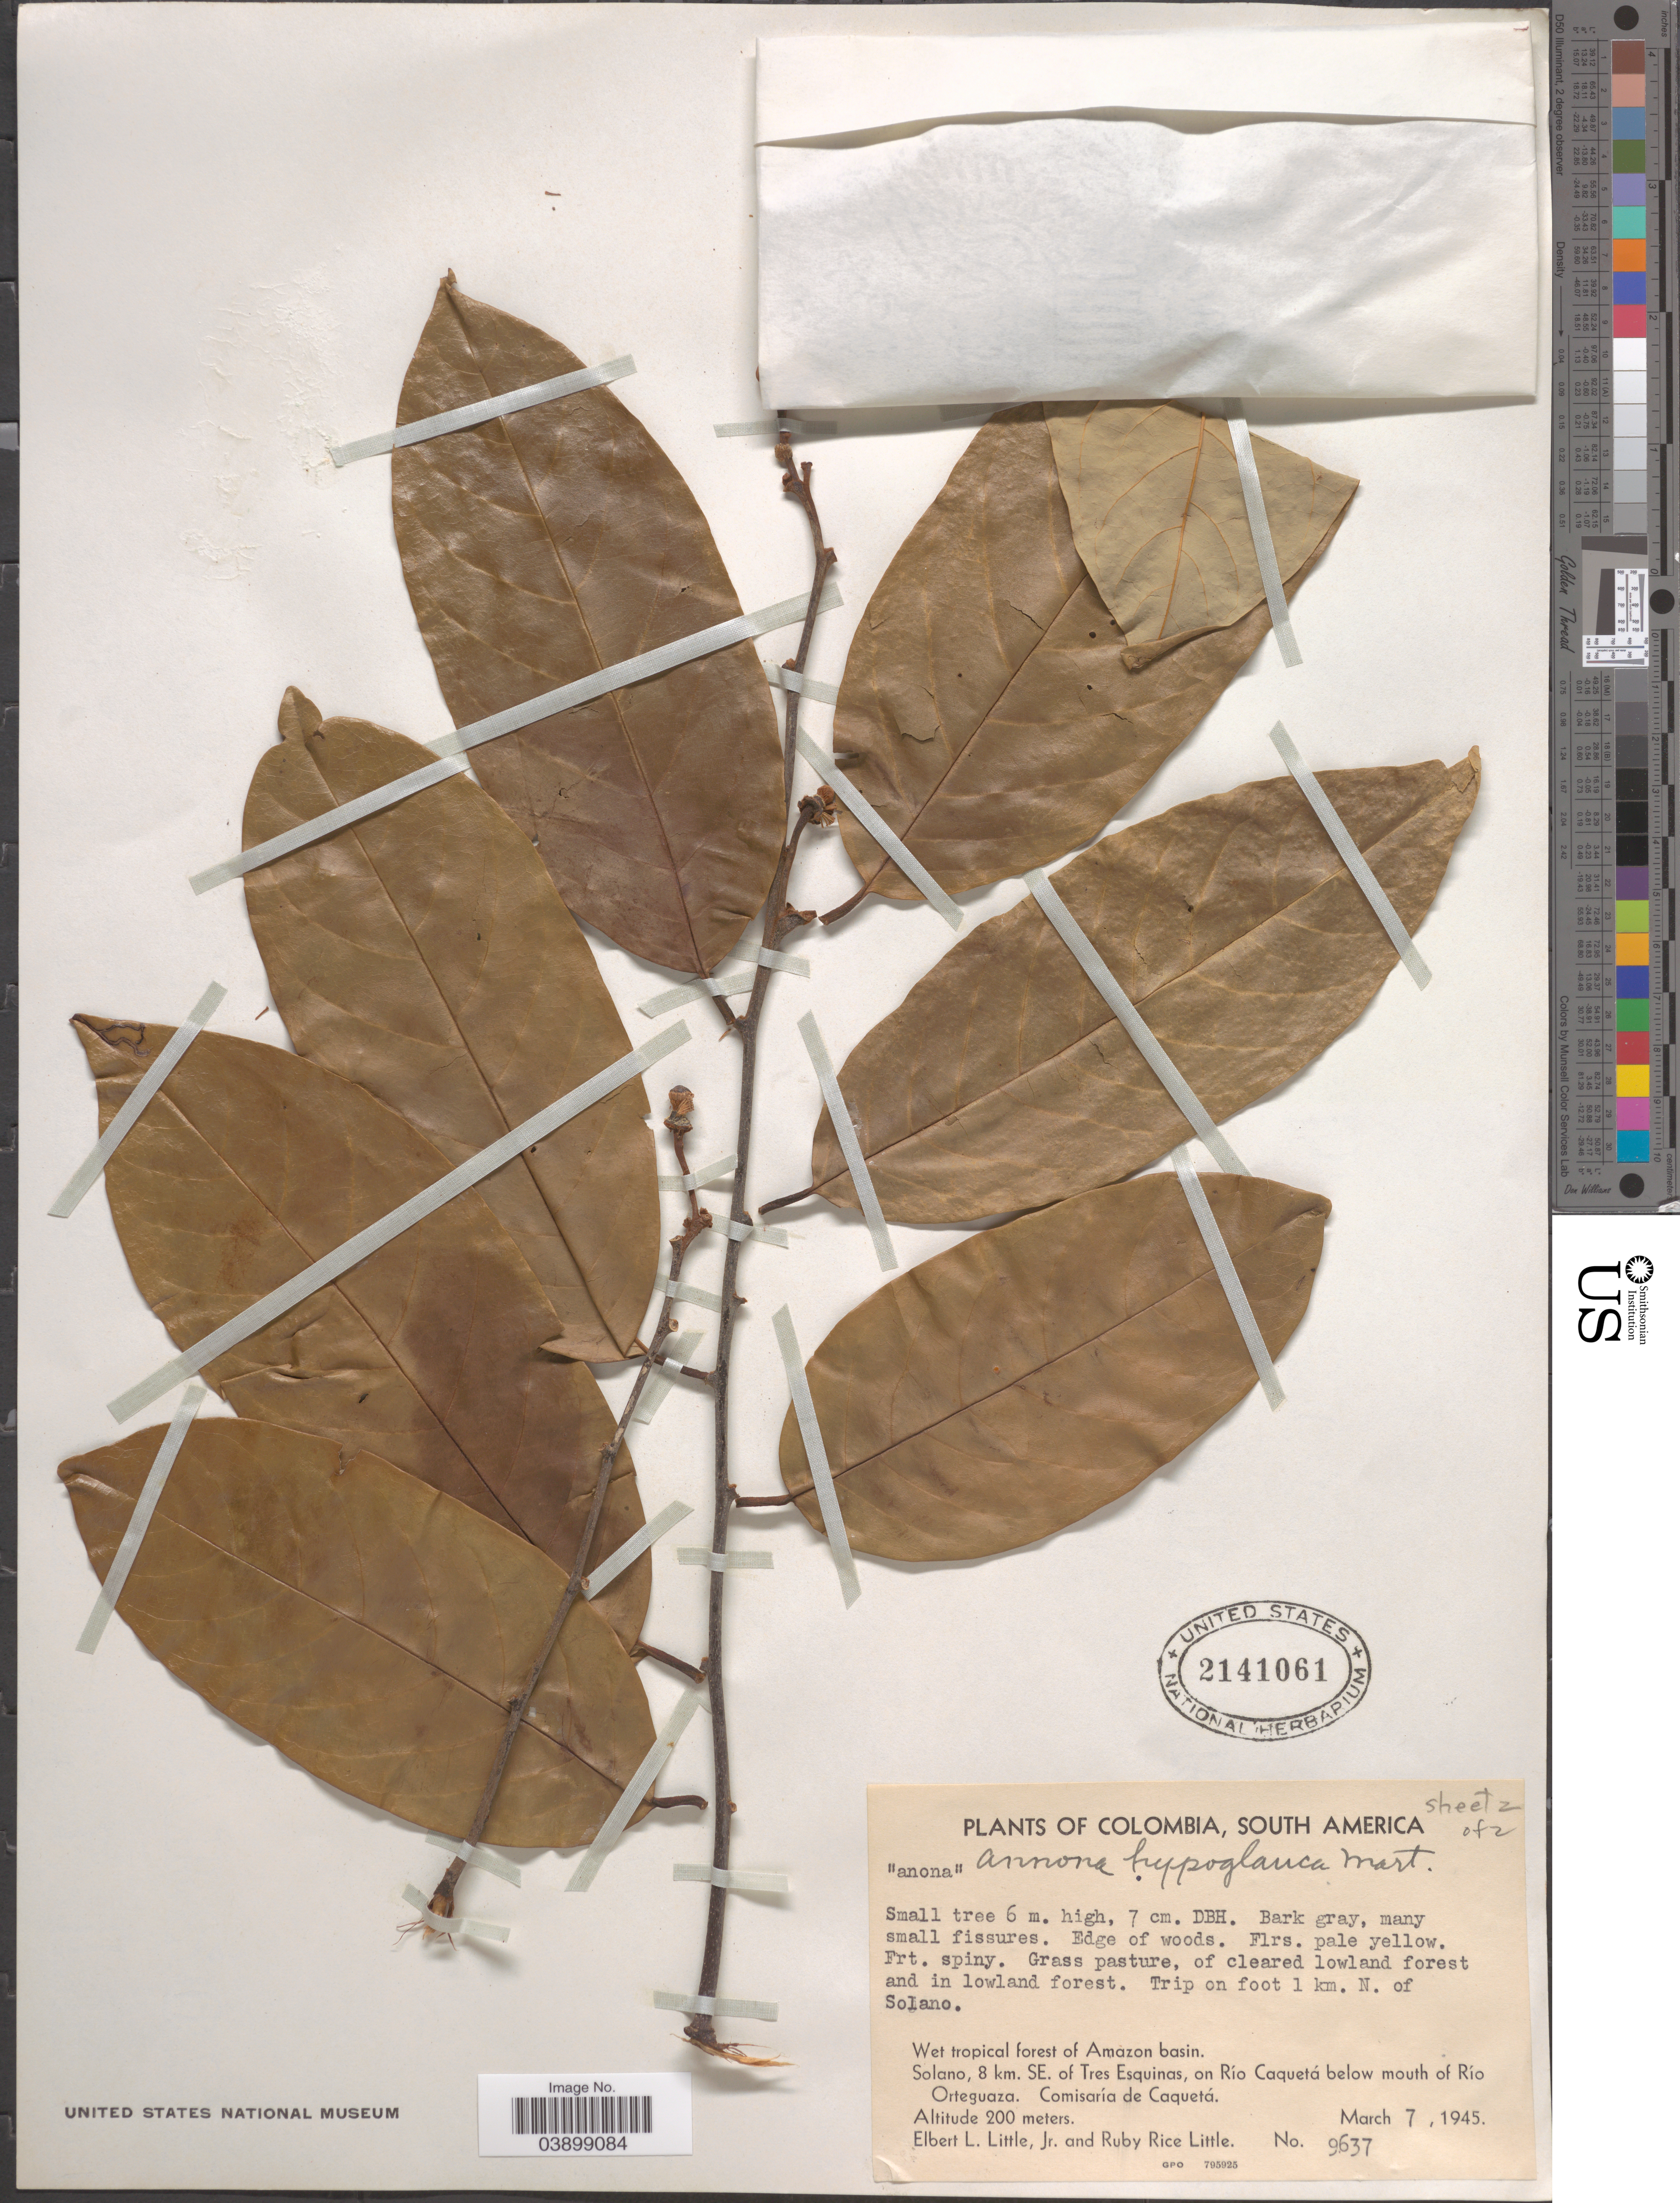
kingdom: Plantae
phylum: Tracheophyta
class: Magnoliopsida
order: Magnoliales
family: Annonaceae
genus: Annona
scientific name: Annona hypoglauca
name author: Mart.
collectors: E. L. Little & R. R. Little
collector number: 9637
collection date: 1945-03-07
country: Colombia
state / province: Caquetá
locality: Trip on foot 1 km. N. of Solano. Wet tropical forest of Amazon basin. Solano, 8 km. SE. of Tres Esquinas, on Río Caquetá below mouth of Río Orteguaza. Comisaría de Caquetá.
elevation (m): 200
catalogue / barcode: US 2141061